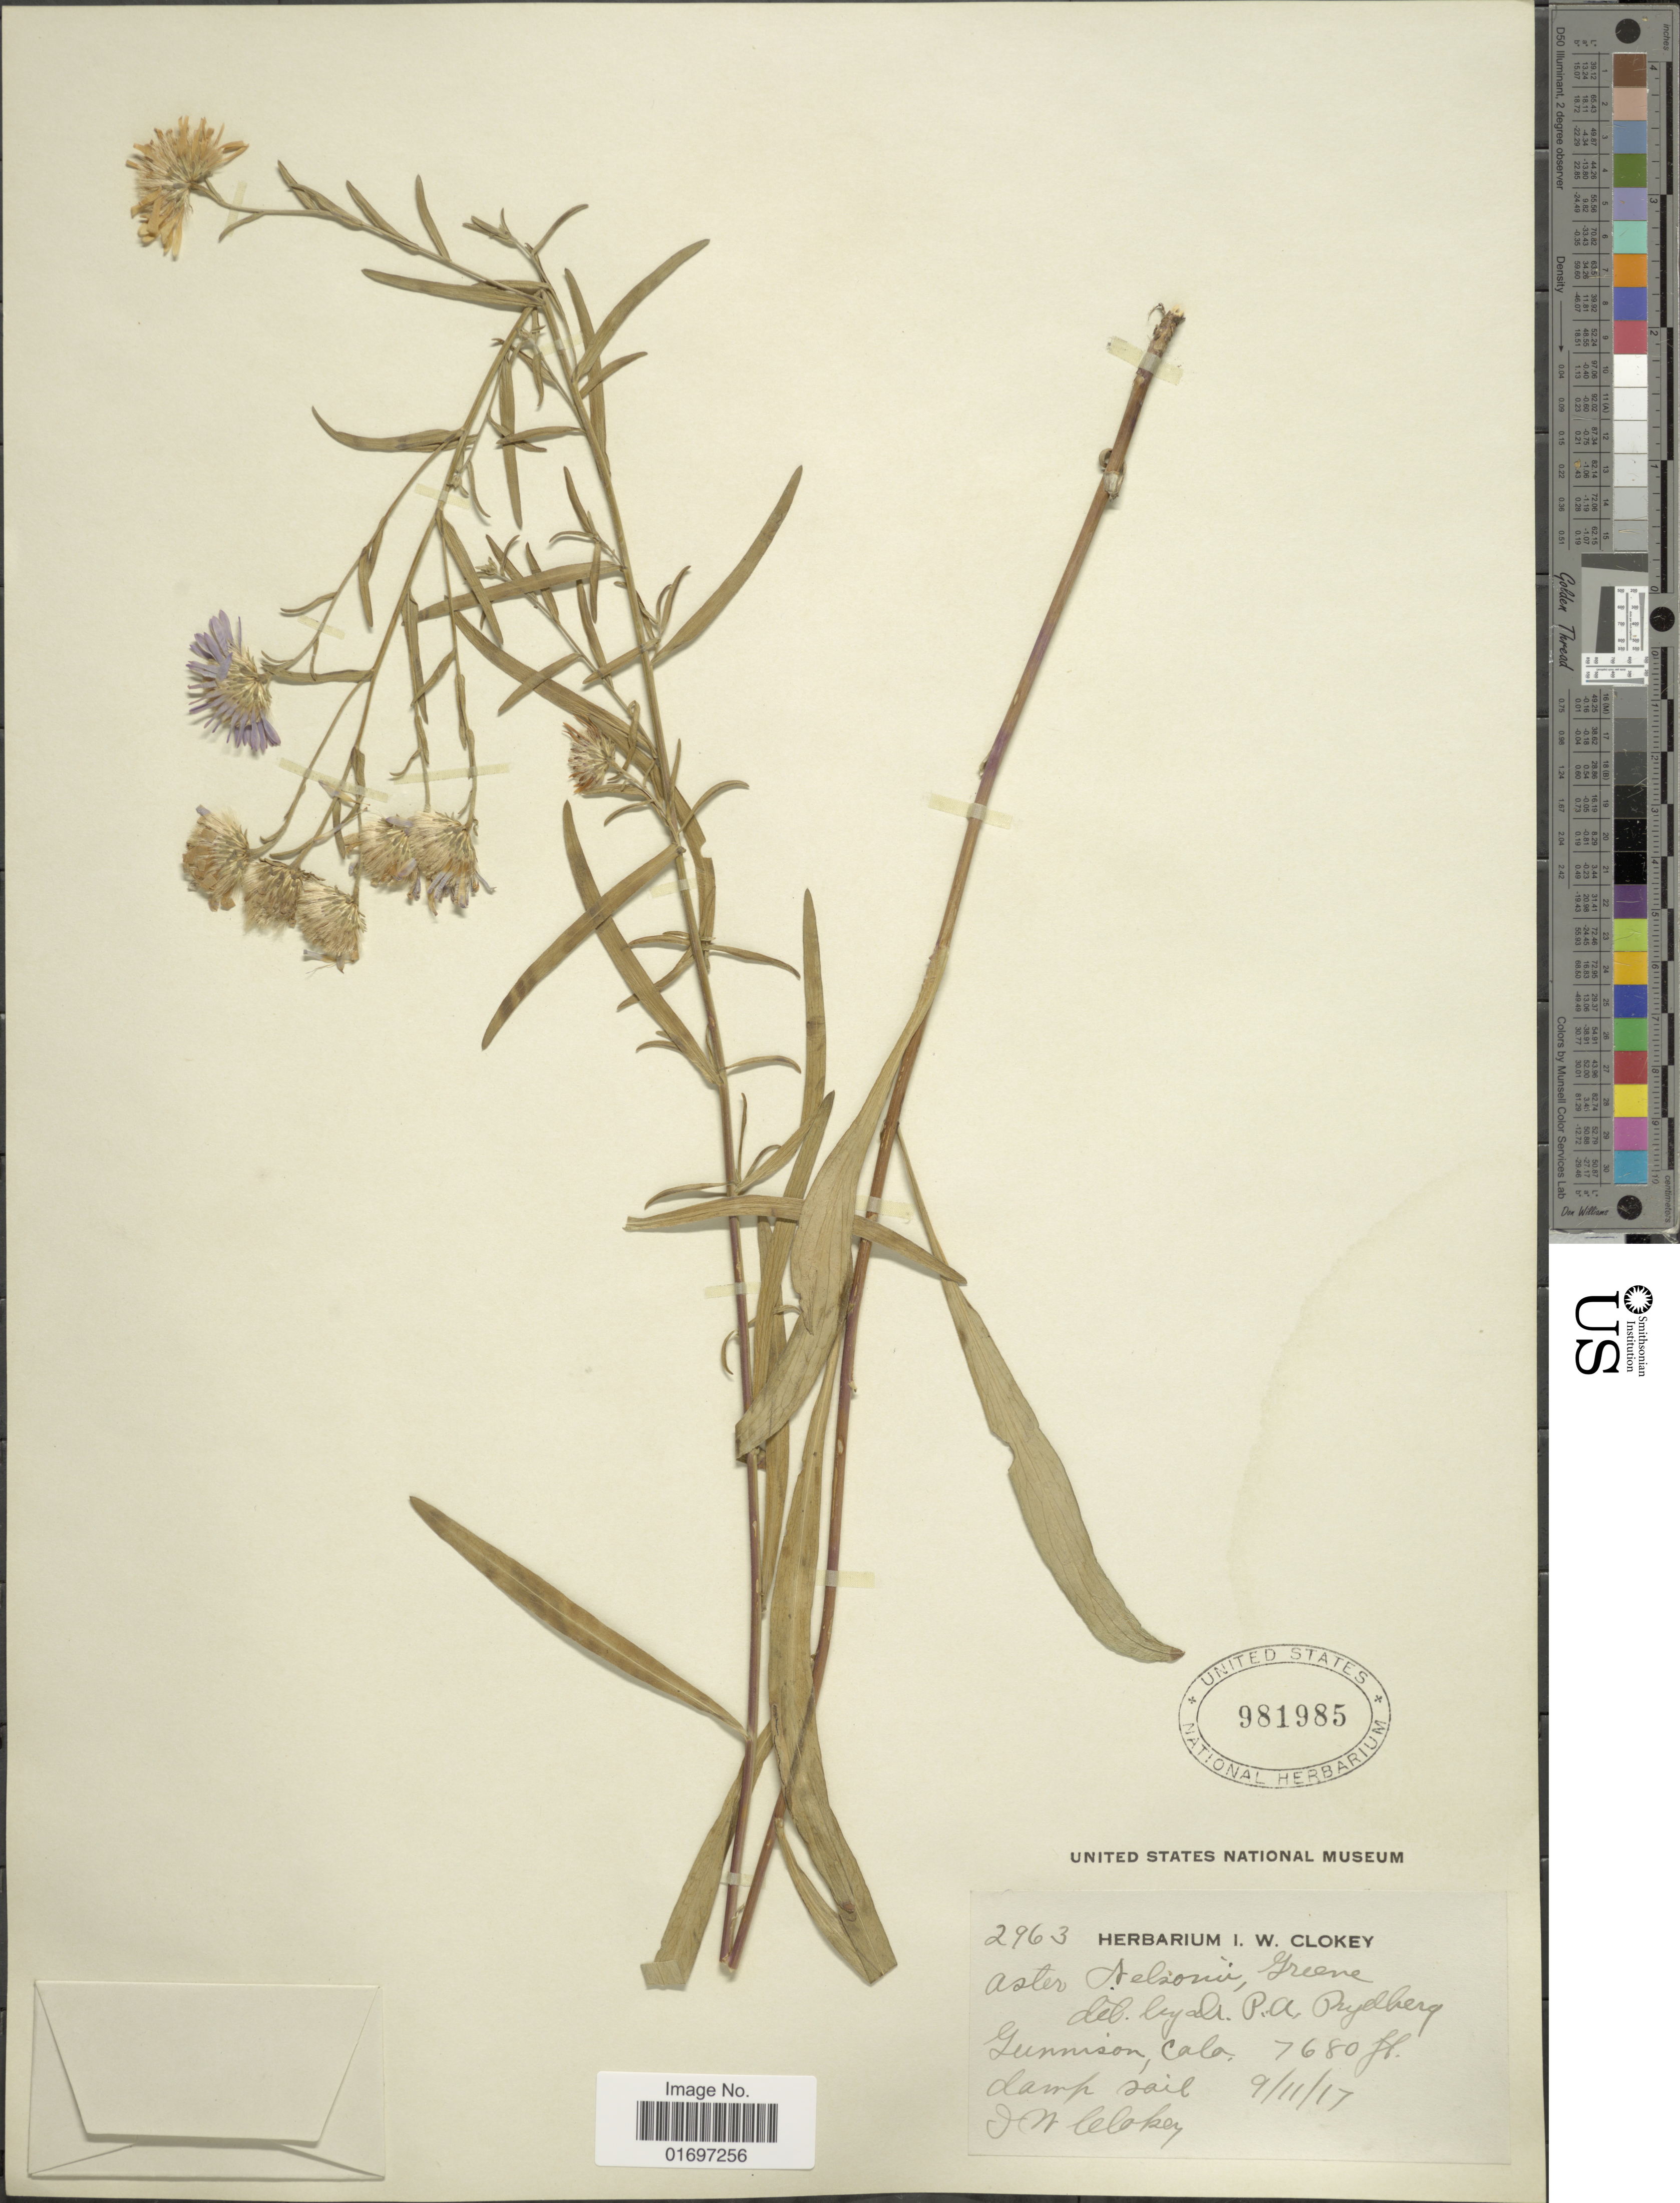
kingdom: Plantae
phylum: Tracheophyta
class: Magnoliopsida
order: Asterales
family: Asteraceae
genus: Symphyotrichum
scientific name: Symphyotrichum ascendens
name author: (Lindl.) G.L. Nesom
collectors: I. W. Clokey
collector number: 2963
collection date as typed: Transcribed d/m/y: 11/9/17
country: United States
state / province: Colorado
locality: Gunnison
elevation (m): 2341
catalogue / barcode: US 981985